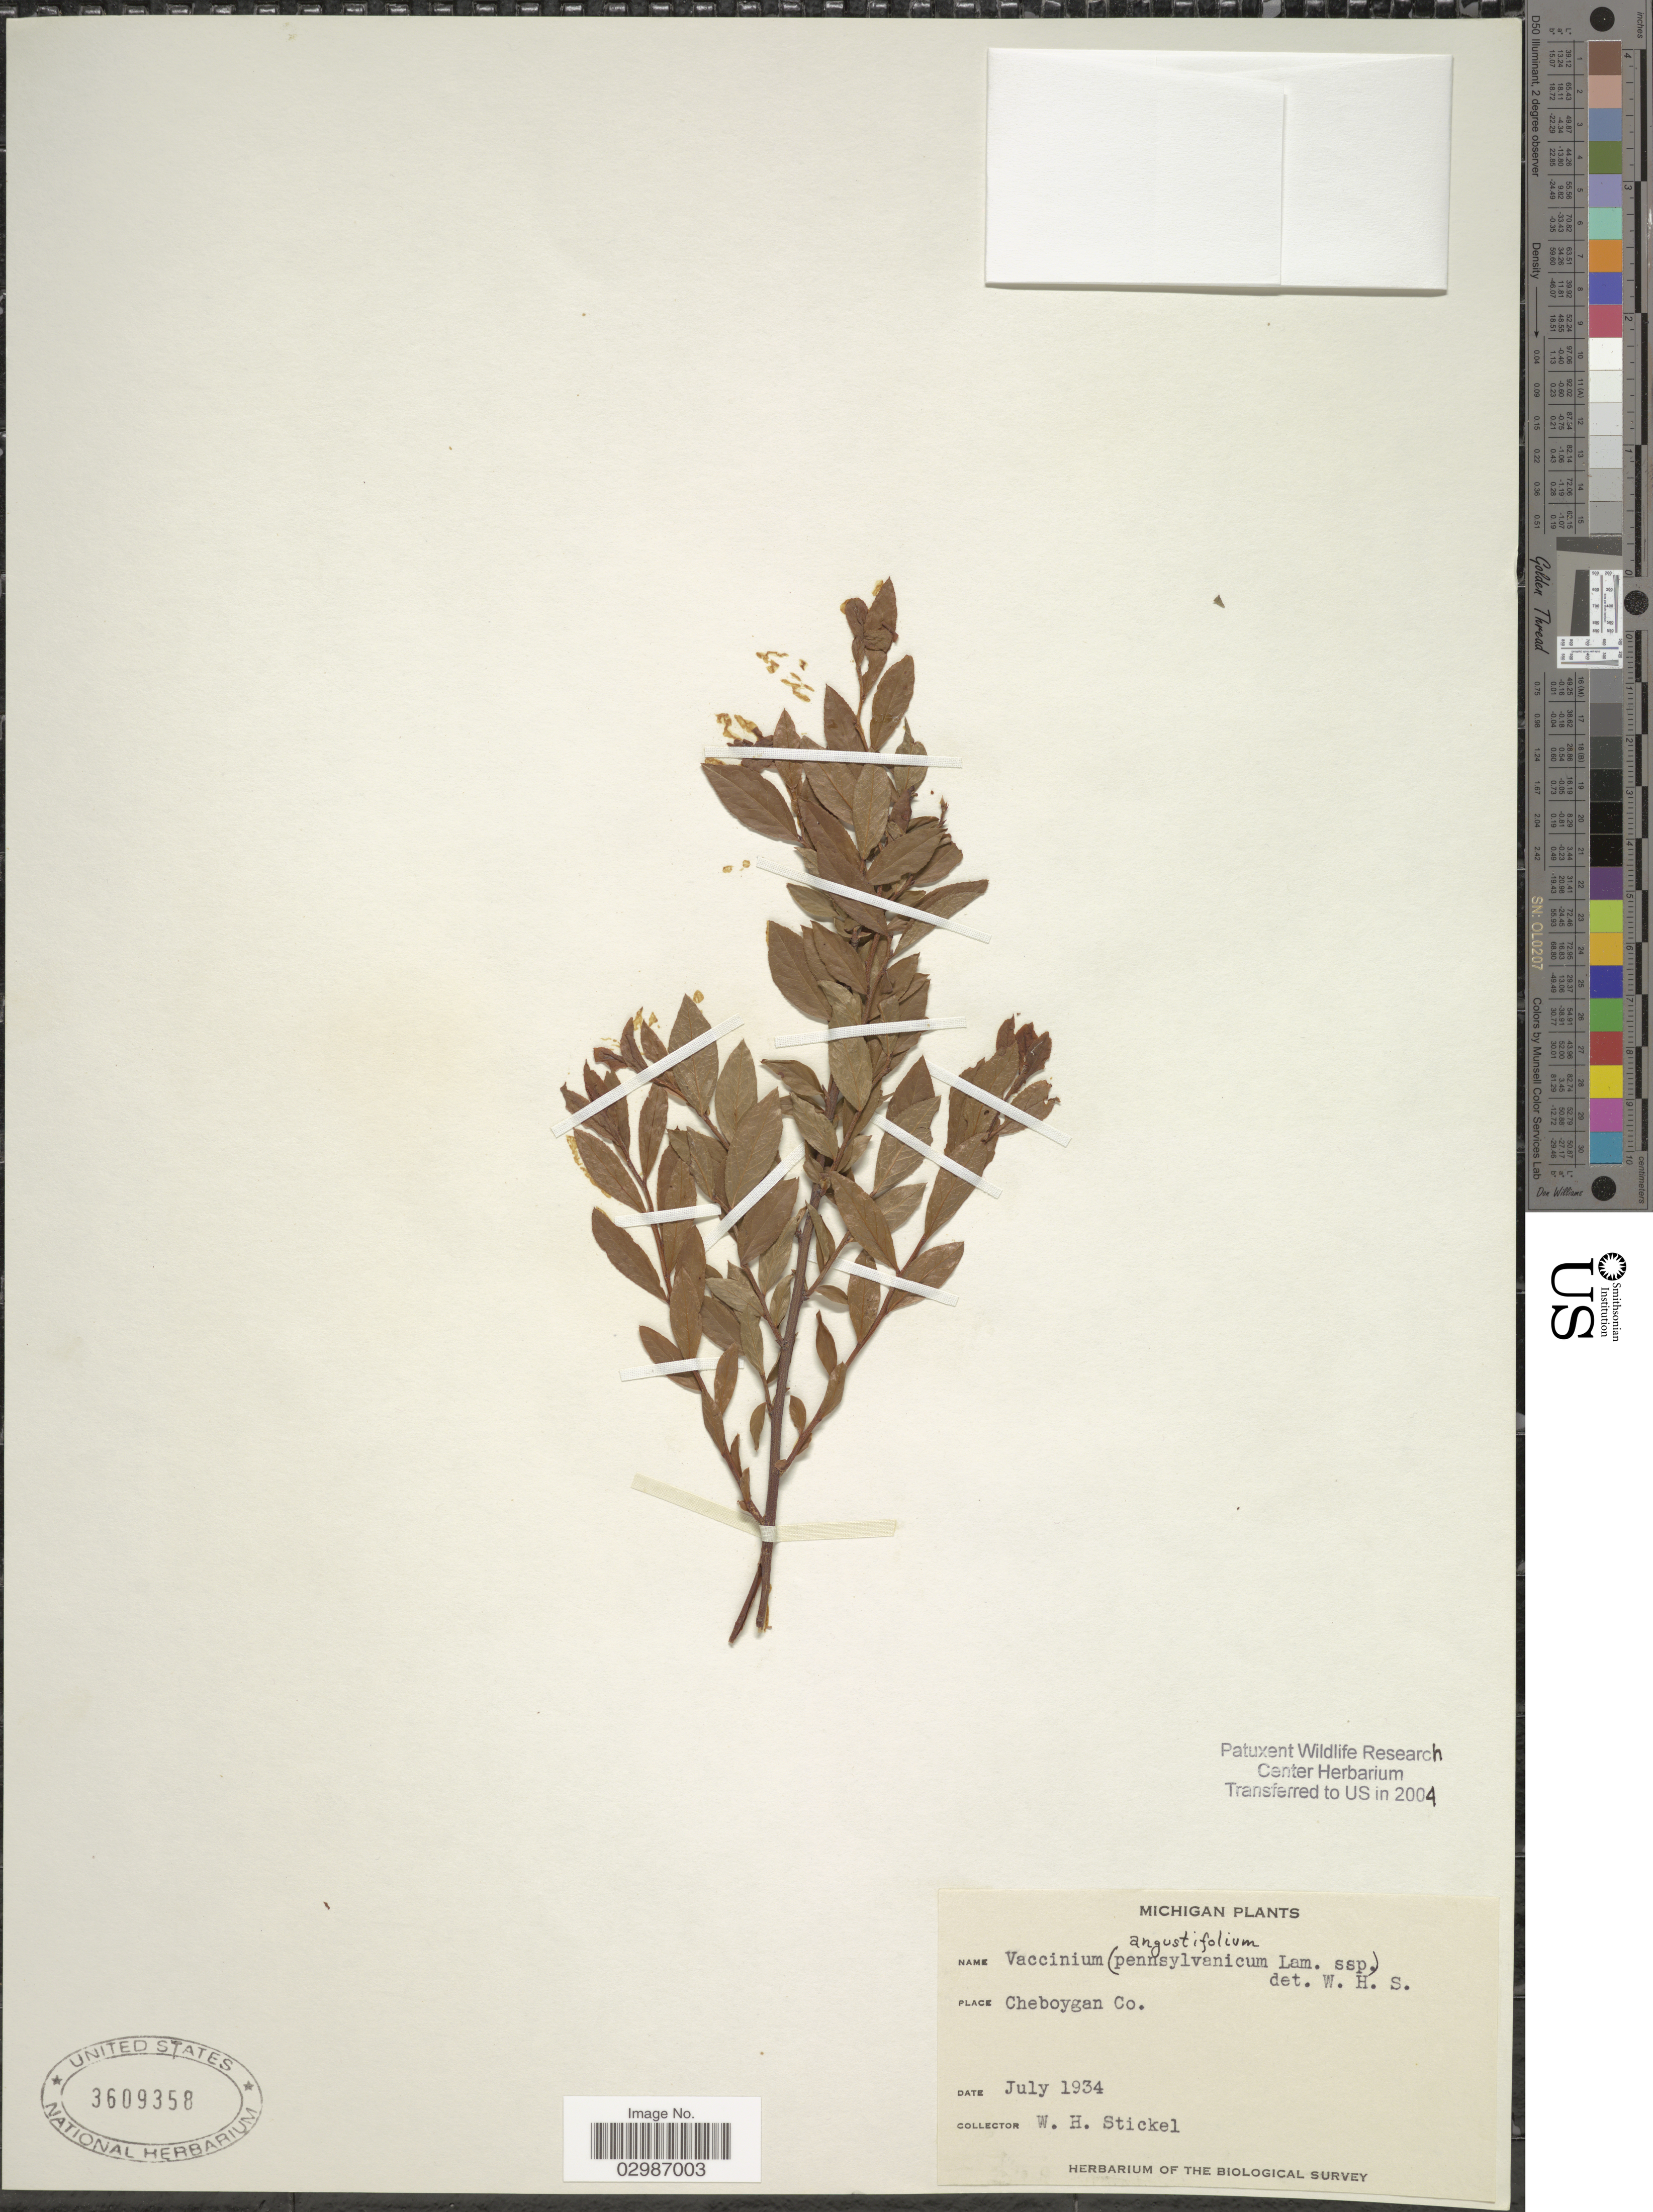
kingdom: Plantae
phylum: Tracheophyta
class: Magnoliopsida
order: Ericales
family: Ericaceae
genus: Vaccinium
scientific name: Vaccinium angustifolium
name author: Aiton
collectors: W. Stickel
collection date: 1934-07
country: United States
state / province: Michigan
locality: Cheboygan Co.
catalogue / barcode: US 3609358